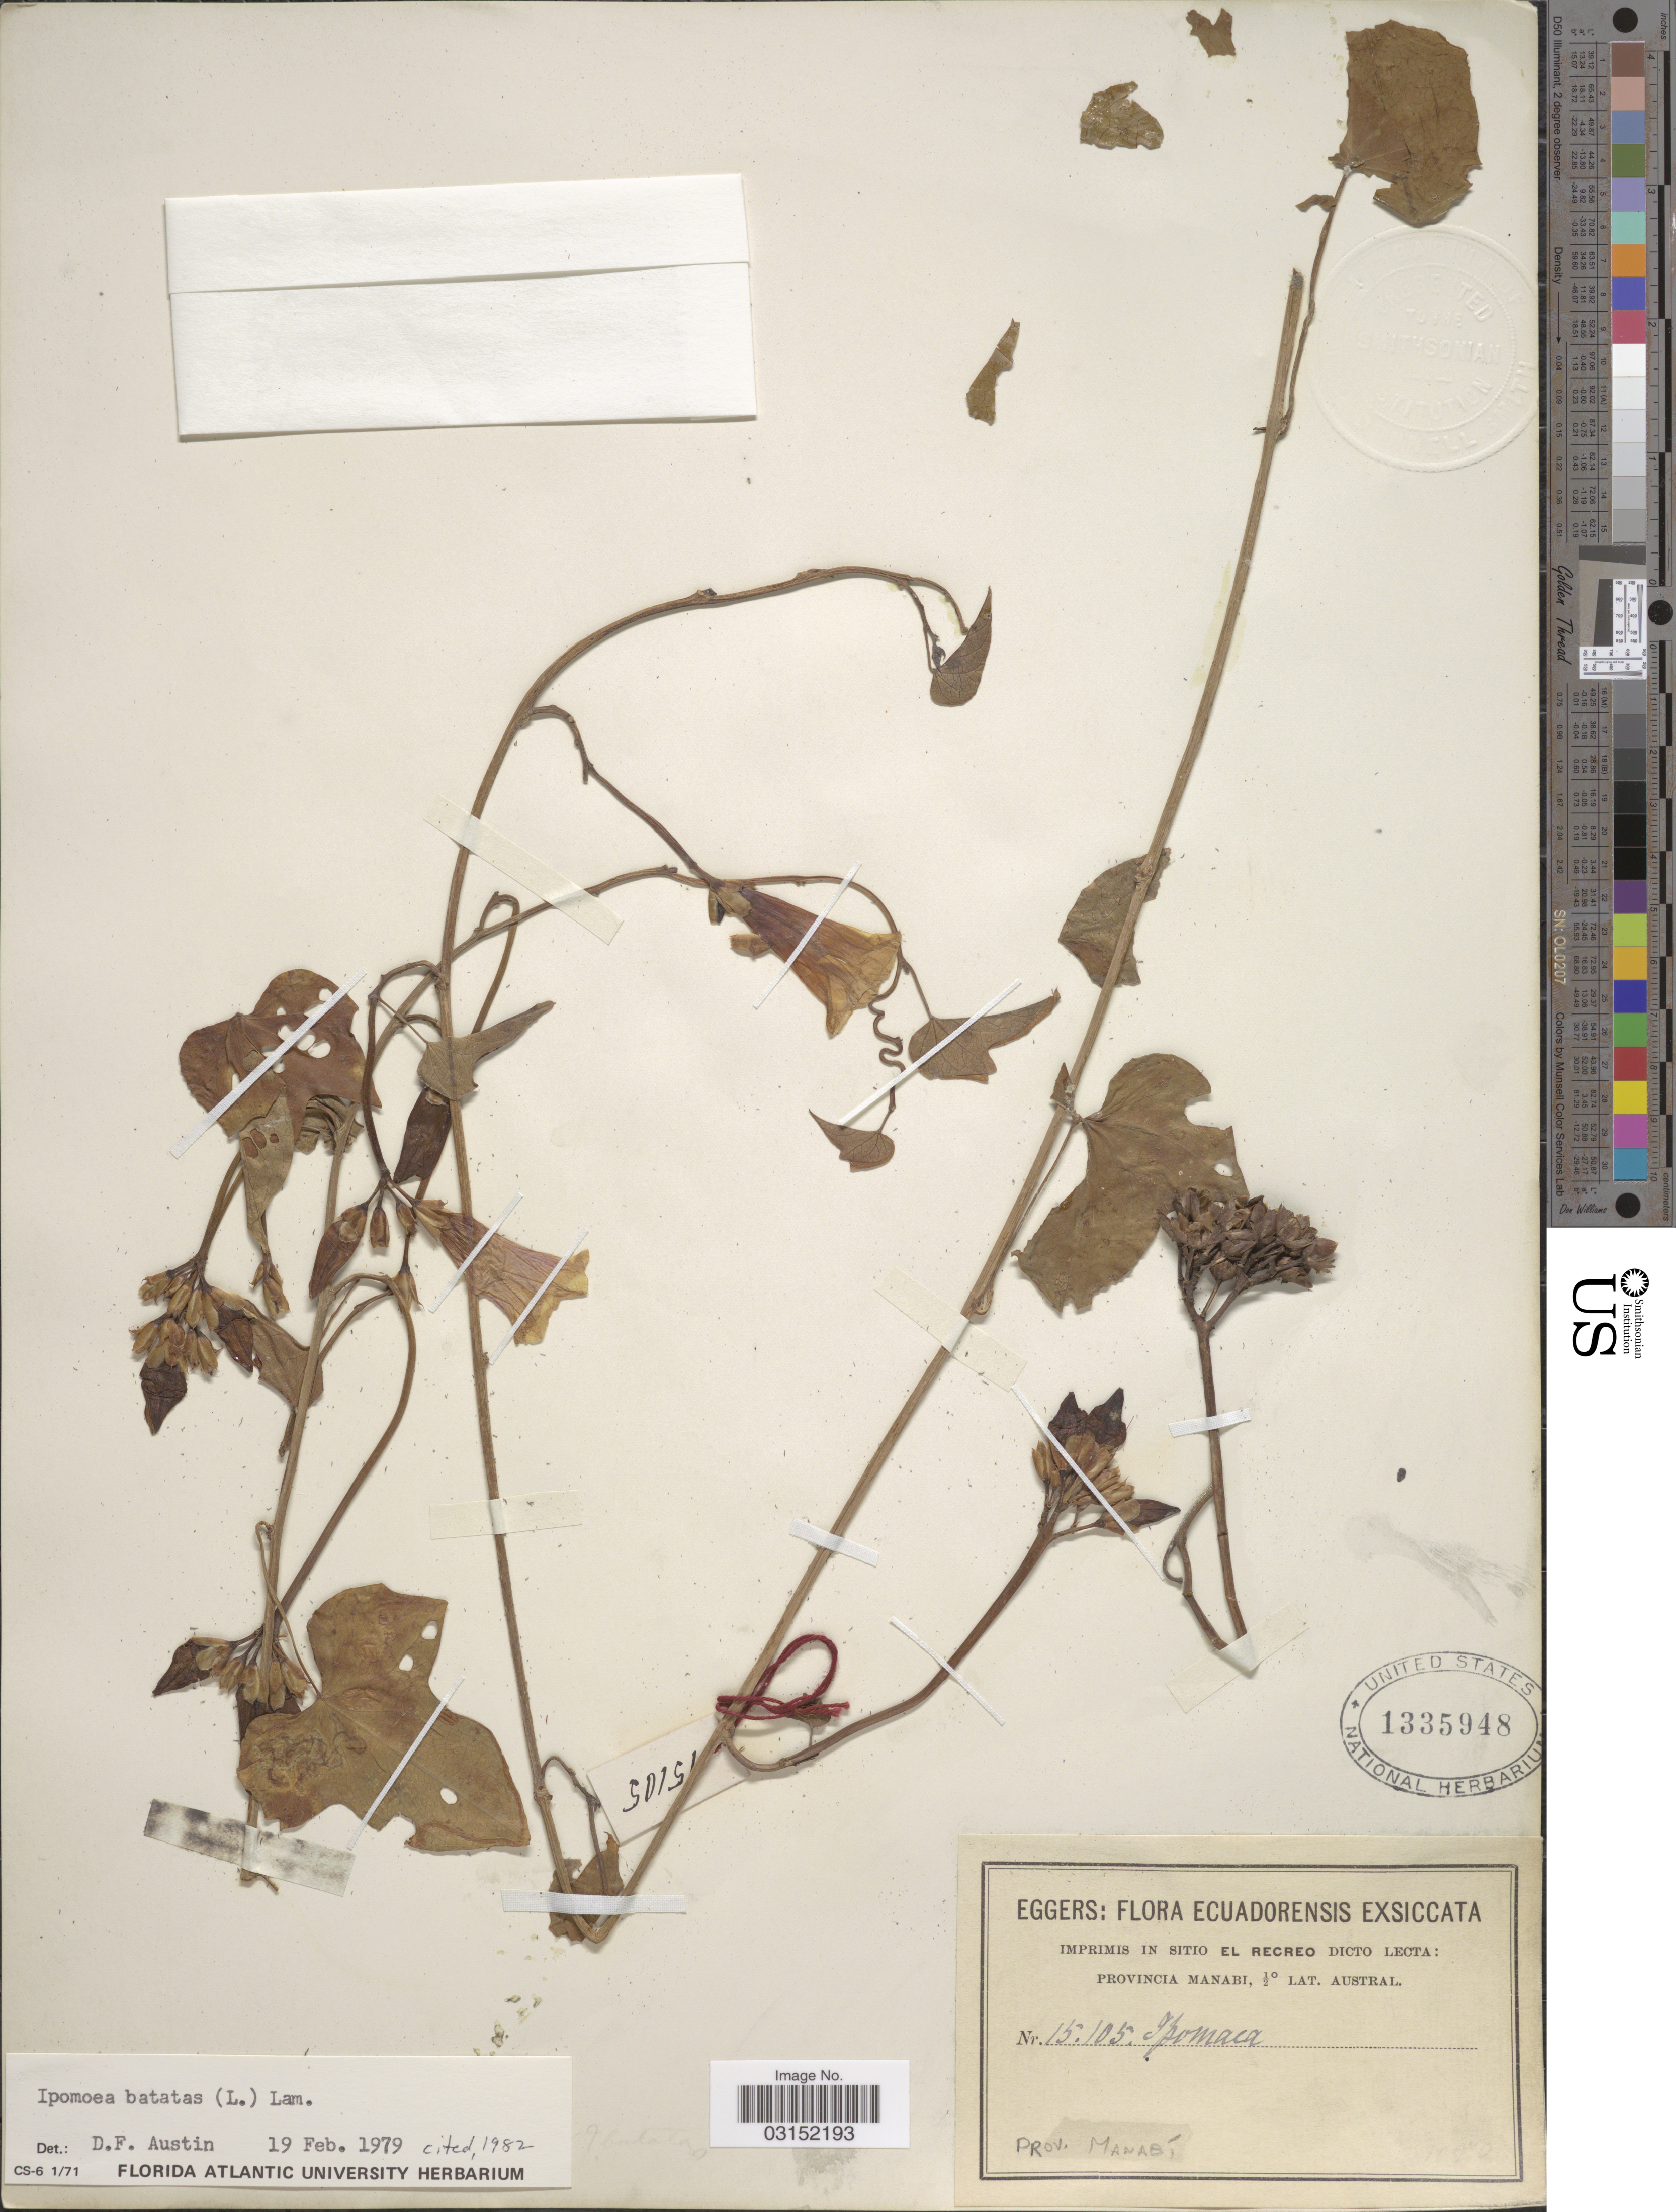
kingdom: Plantae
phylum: Tracheophyta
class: Magnoliopsida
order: Solanales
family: Convolvulaceae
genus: Ipomoea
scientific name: Ipomoea batatas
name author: (L.) Lam.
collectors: -. Eggers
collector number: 15105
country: Ecuador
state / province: Manabí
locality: El Recreo.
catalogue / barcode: US 1335948